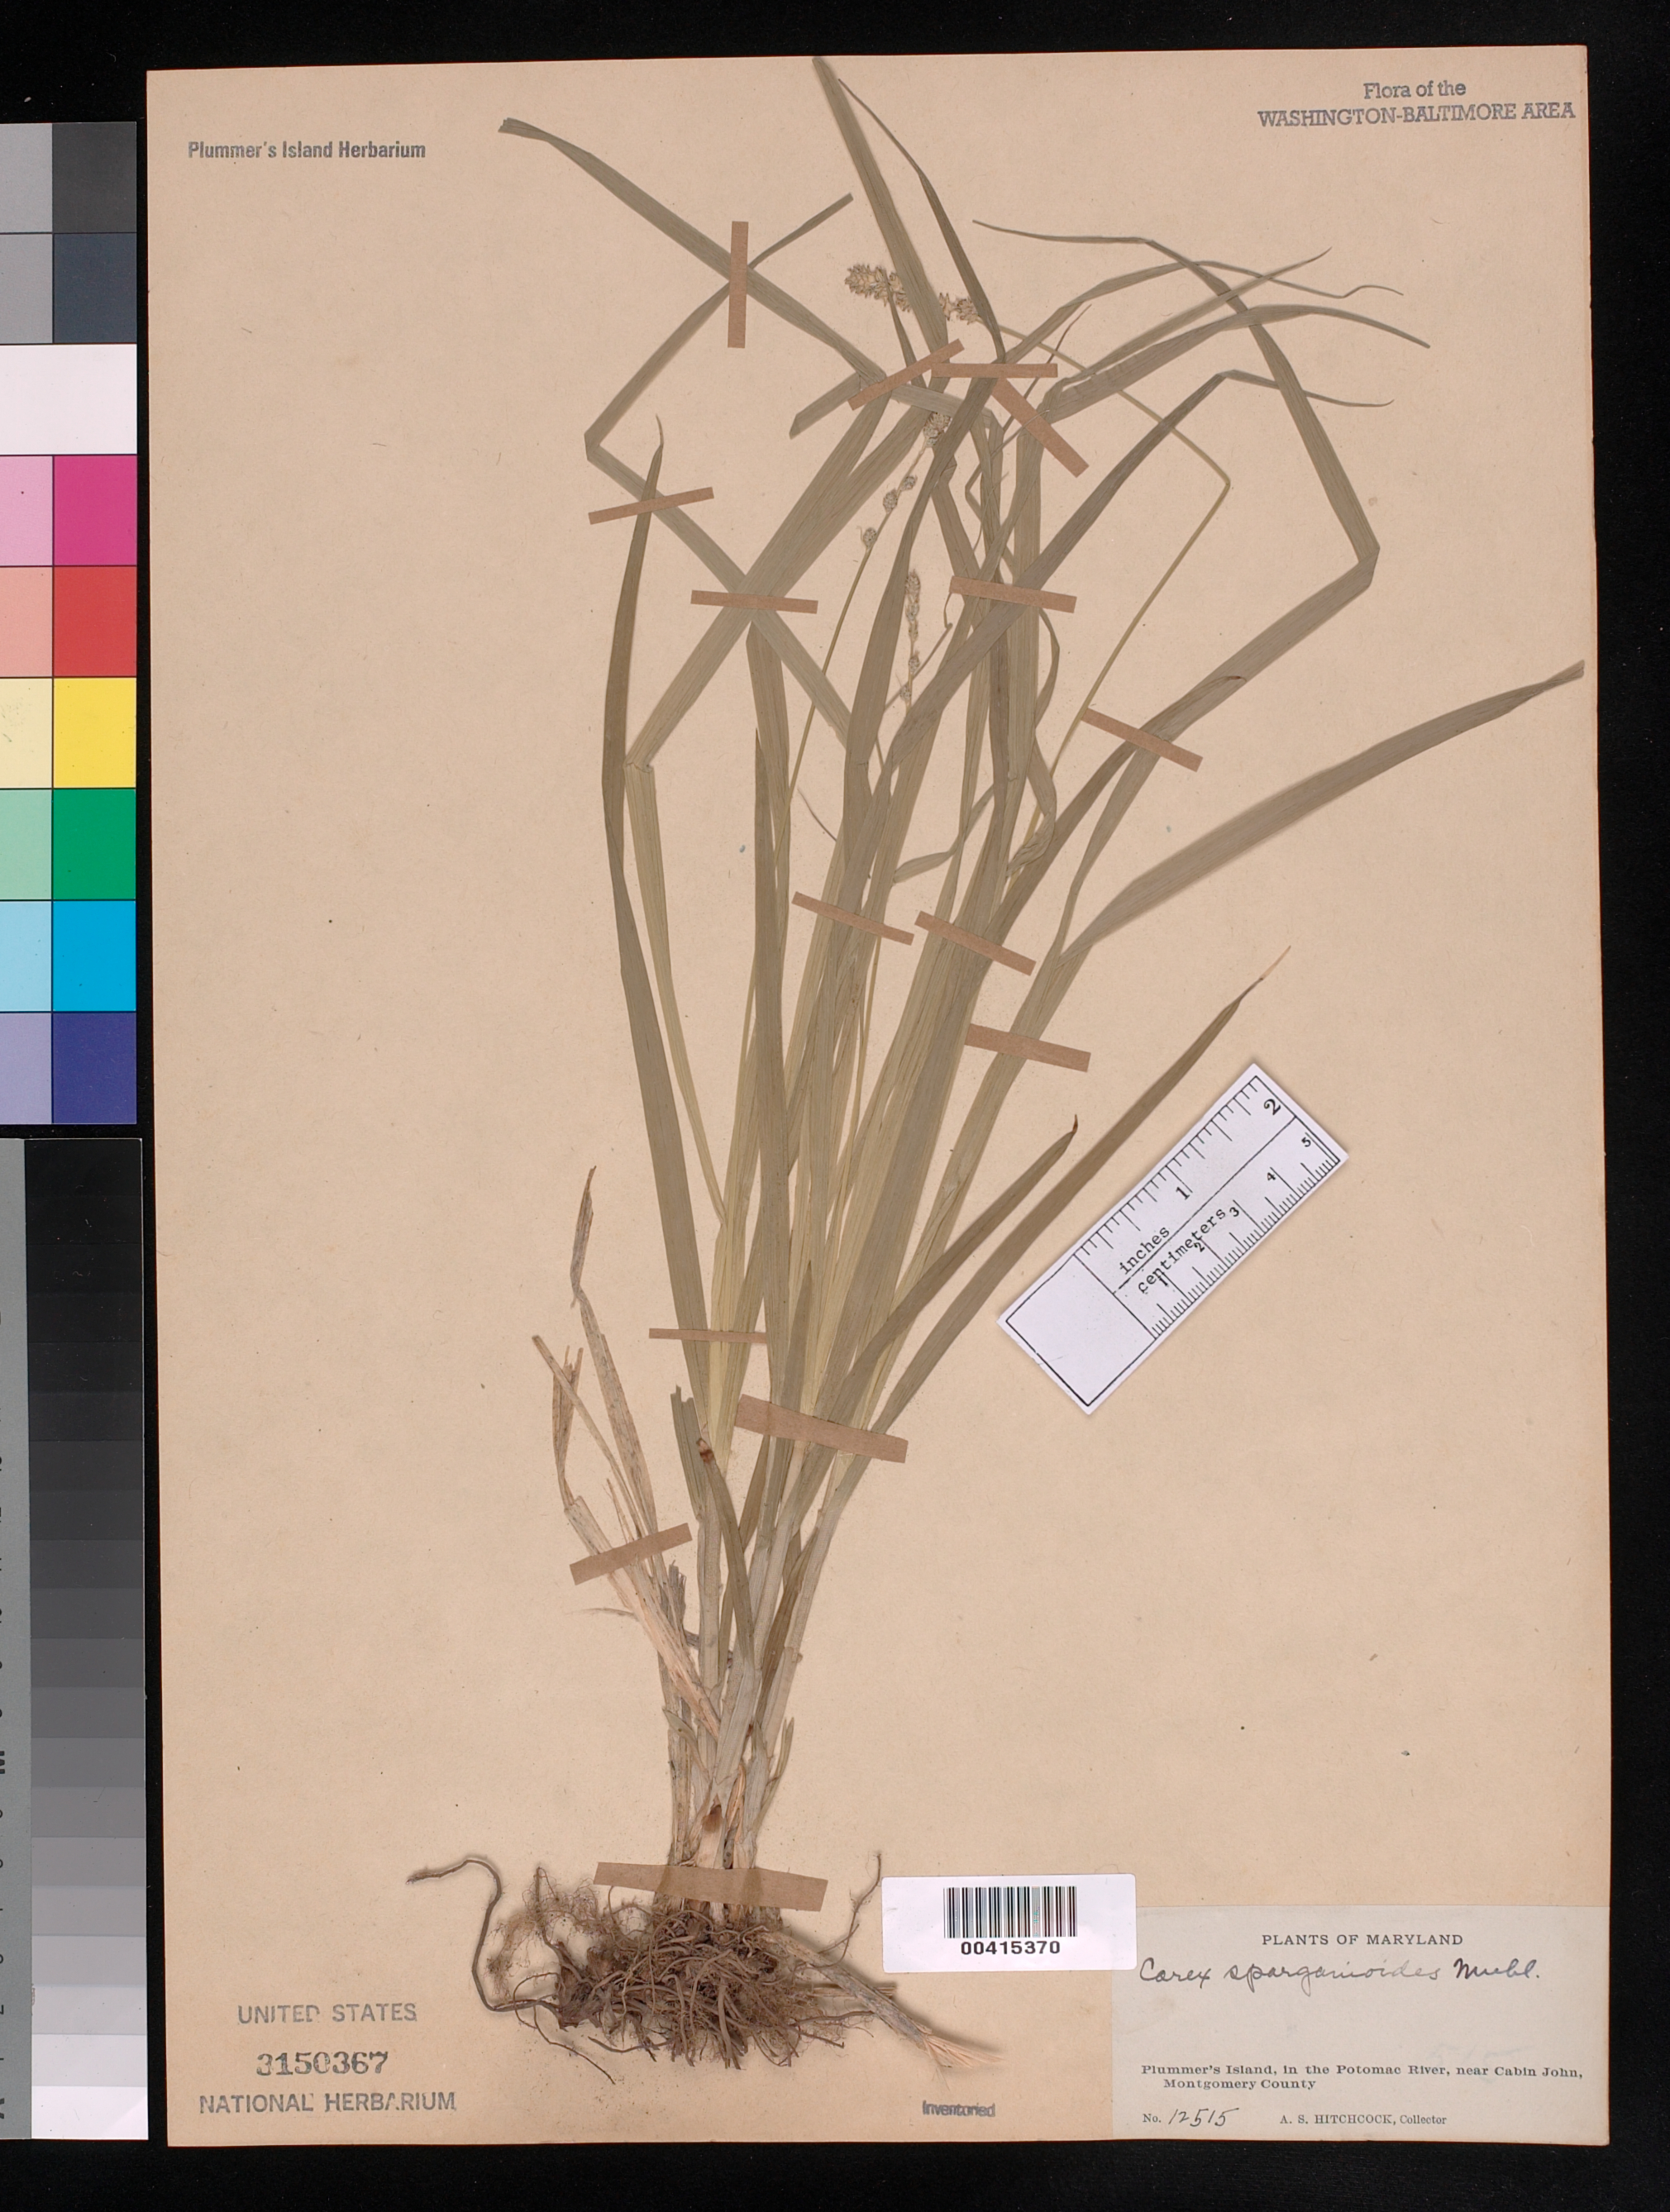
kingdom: Plantae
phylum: Tracheophyta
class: Liliopsida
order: Poales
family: Cyperaceae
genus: Carex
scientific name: Carex sparganioides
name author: Muhl. ex Willd.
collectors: A. S. Hitchcock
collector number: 12515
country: United States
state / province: Maryland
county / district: Montgomery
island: Plummers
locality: Plummer's Island Plummers Island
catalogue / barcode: US 3150367